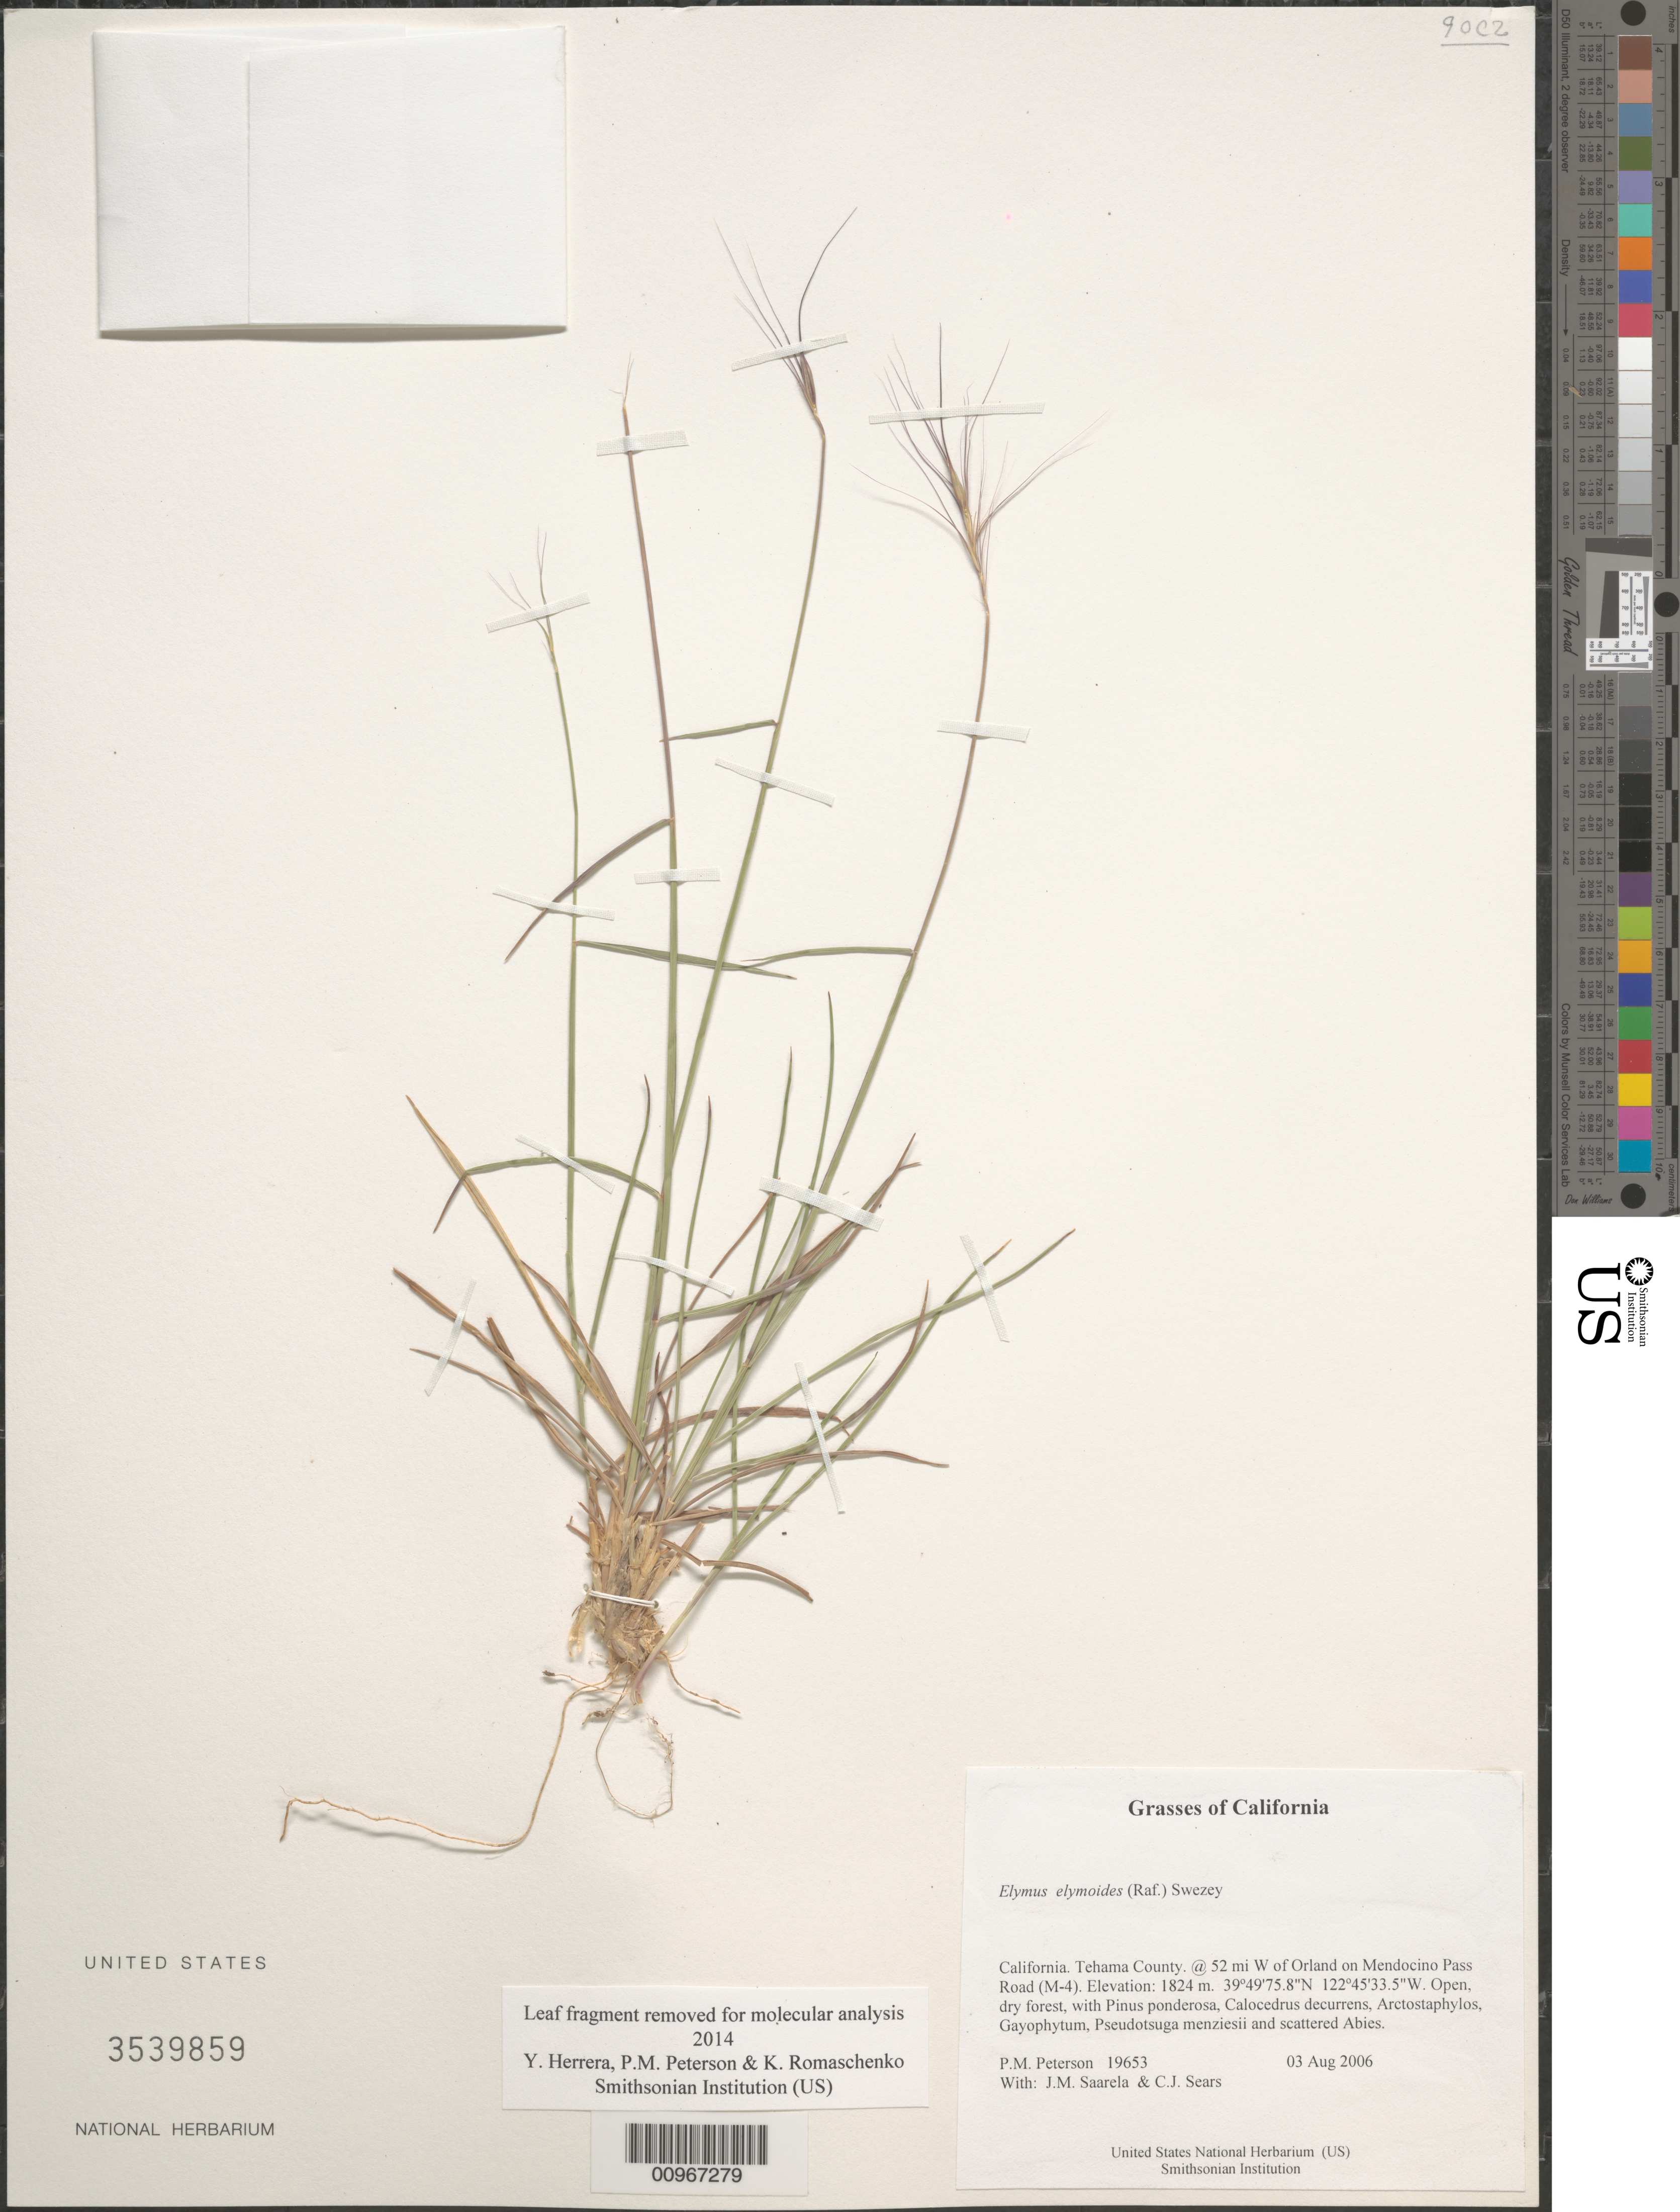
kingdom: Plantae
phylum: Tracheophyta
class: Liliopsida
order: Poales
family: Poaceae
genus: Elymus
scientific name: Elymus elymoides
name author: (Raf.) Swezey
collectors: P. M. Peterson, J. Saarela & C. Sears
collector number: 19653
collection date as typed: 03 Aug 2006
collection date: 2006-08-03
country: United States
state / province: California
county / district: Tehama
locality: At 52 mi W of Orland on Mendocino Pass Road (M-4).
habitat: Open, dry forest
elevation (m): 1824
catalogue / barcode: US 3539859